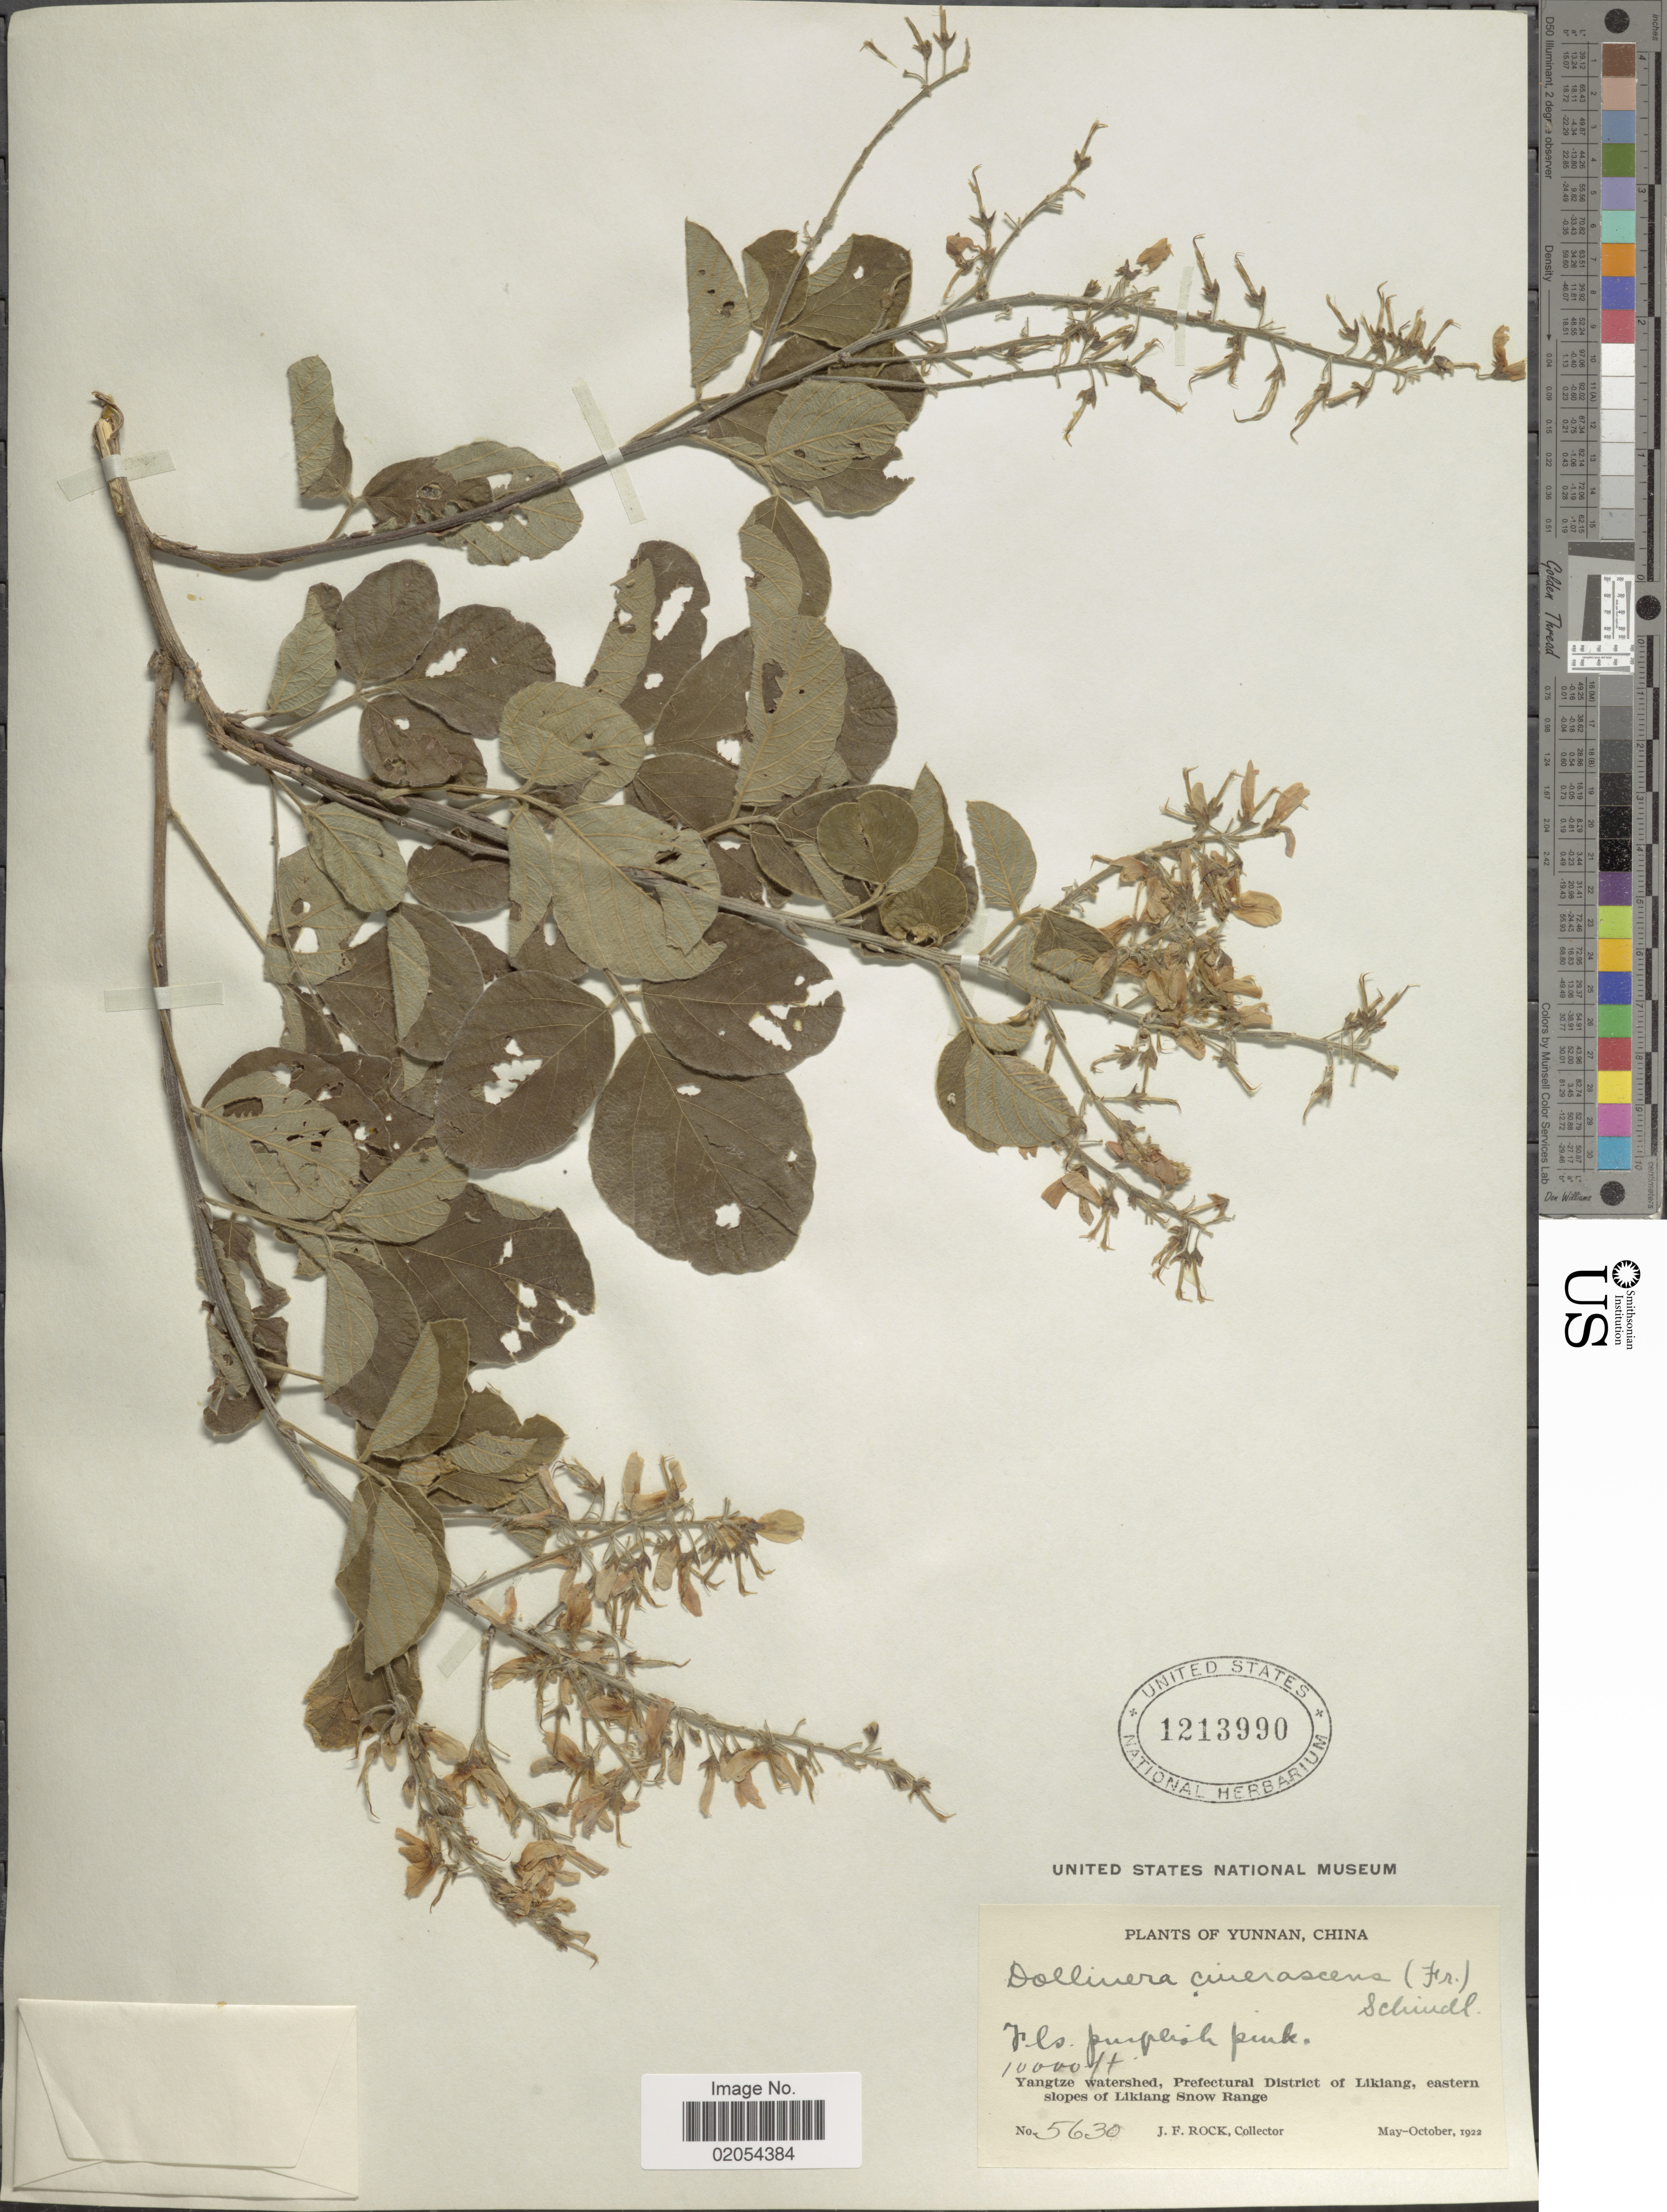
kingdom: Plantae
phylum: Tracheophyta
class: Magnoliopsida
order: Fabales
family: Fabaceae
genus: Desmodium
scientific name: Desmodium cinerascens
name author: A. Gray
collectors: J. Rock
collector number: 5630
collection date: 1922-05/1922-10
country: China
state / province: Yunnan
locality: Yangtze watershed, Prefectural District of Likiang, eastern slopes of Likiang Snow Range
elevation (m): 3048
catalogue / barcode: US 1213990